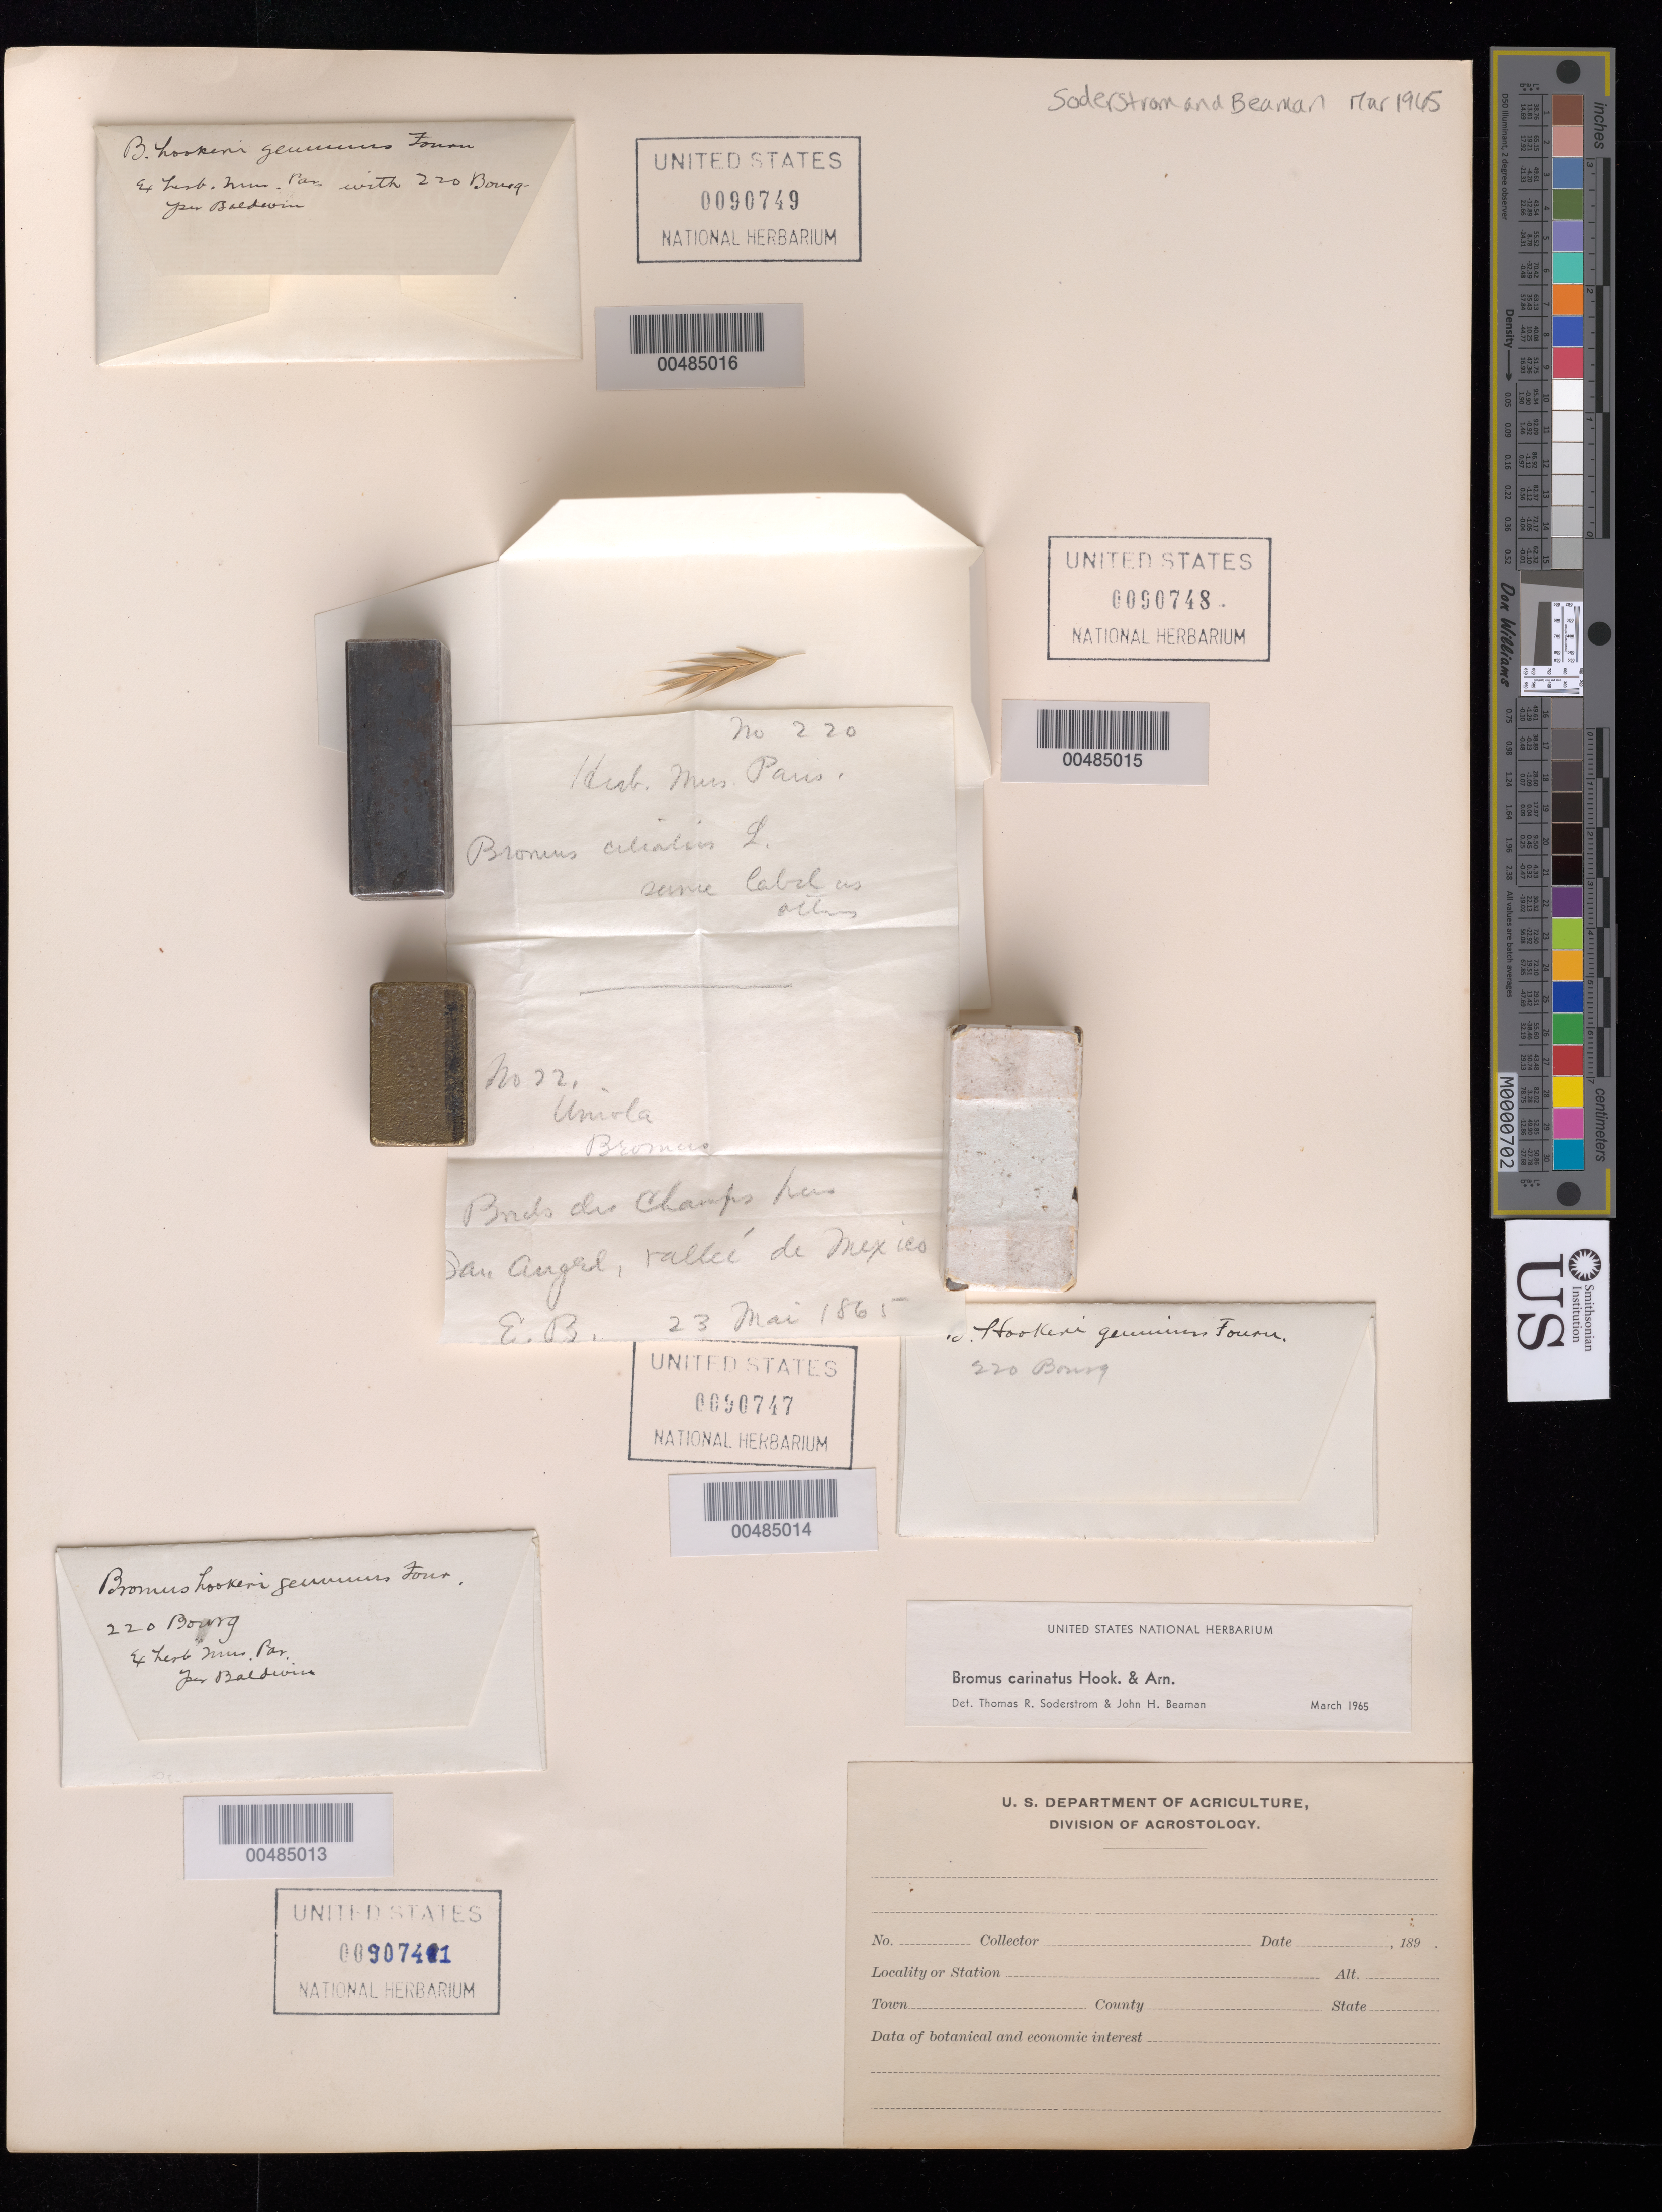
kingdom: Plantae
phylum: Tracheophyta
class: Liliopsida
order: Poales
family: Poaceae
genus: Bromus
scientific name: Bromus carinatus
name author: Hook. & Arn.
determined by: Soderstrom, T. R.; Beaman, J. H.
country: Mexico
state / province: Durango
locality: San Ramon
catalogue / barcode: US 90748